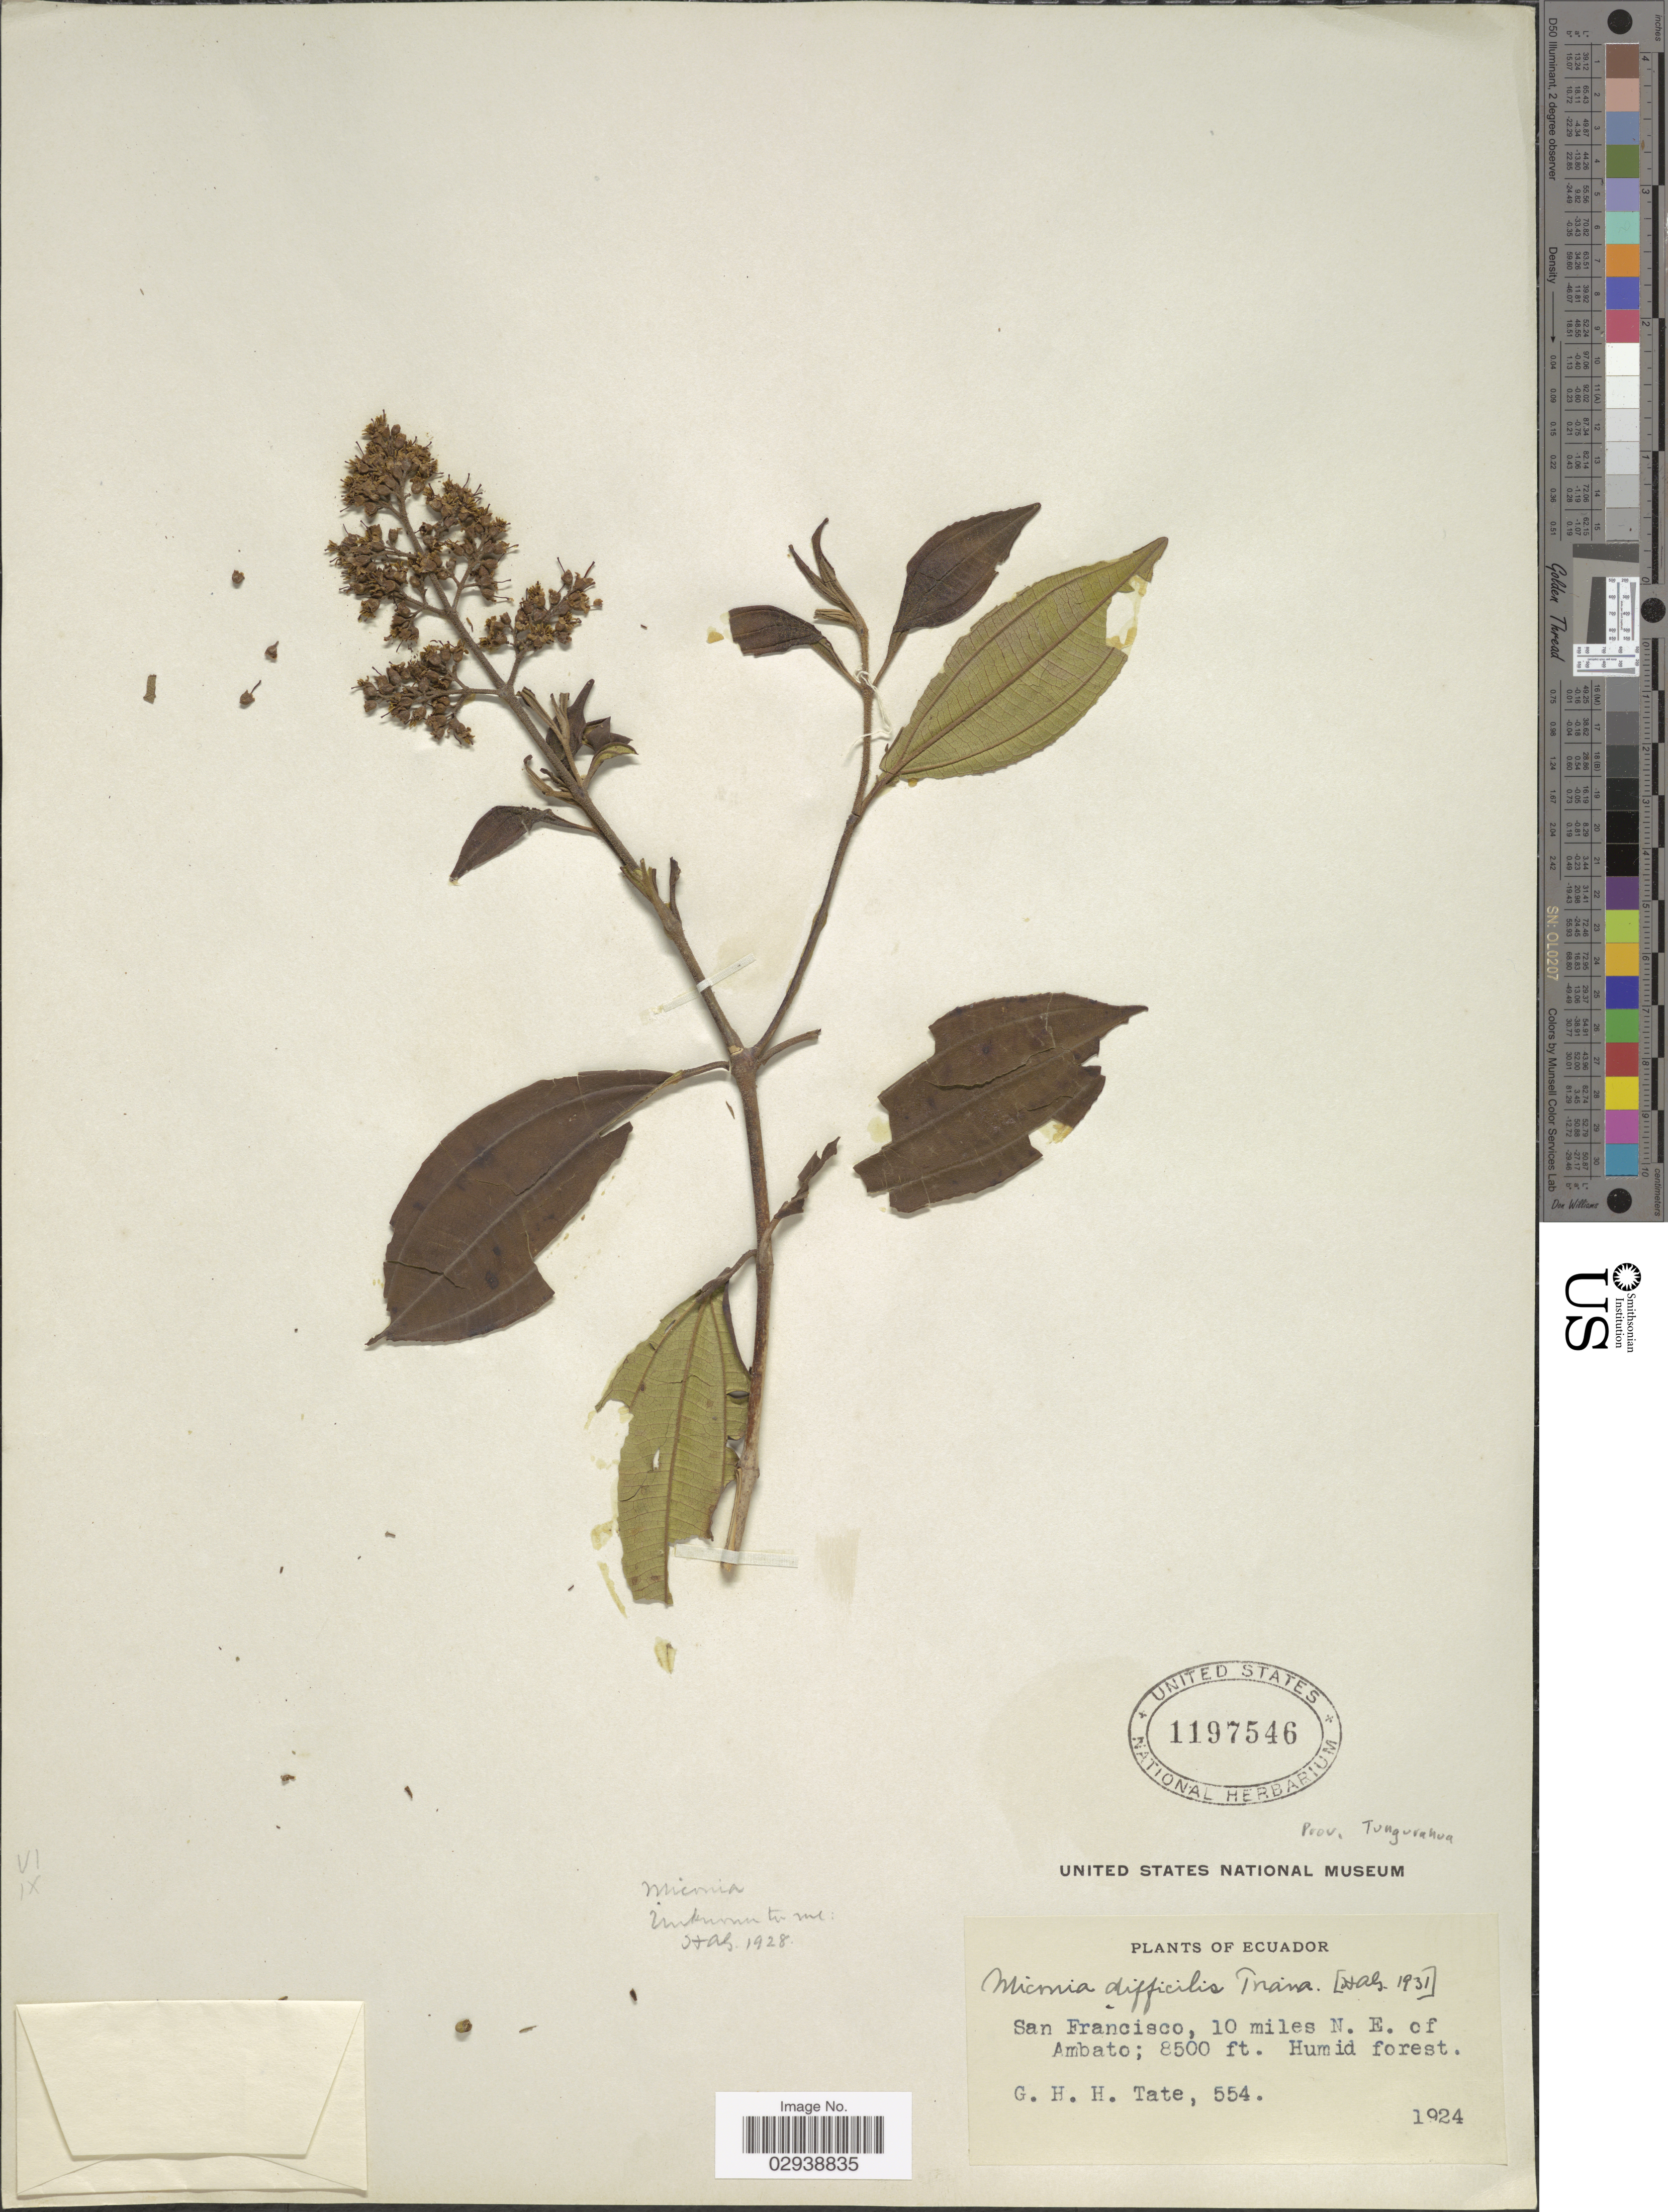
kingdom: Plantae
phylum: Tracheophyta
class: Magnoliopsida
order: Myrtales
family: Melastomataceae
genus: Miconia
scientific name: Miconia difficilis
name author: Triana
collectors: G. Tate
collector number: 554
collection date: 1924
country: Ecuador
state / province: Tungurahua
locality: San Francisco, 10 miles N.E. of Ambato.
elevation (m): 2591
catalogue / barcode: US 1197546